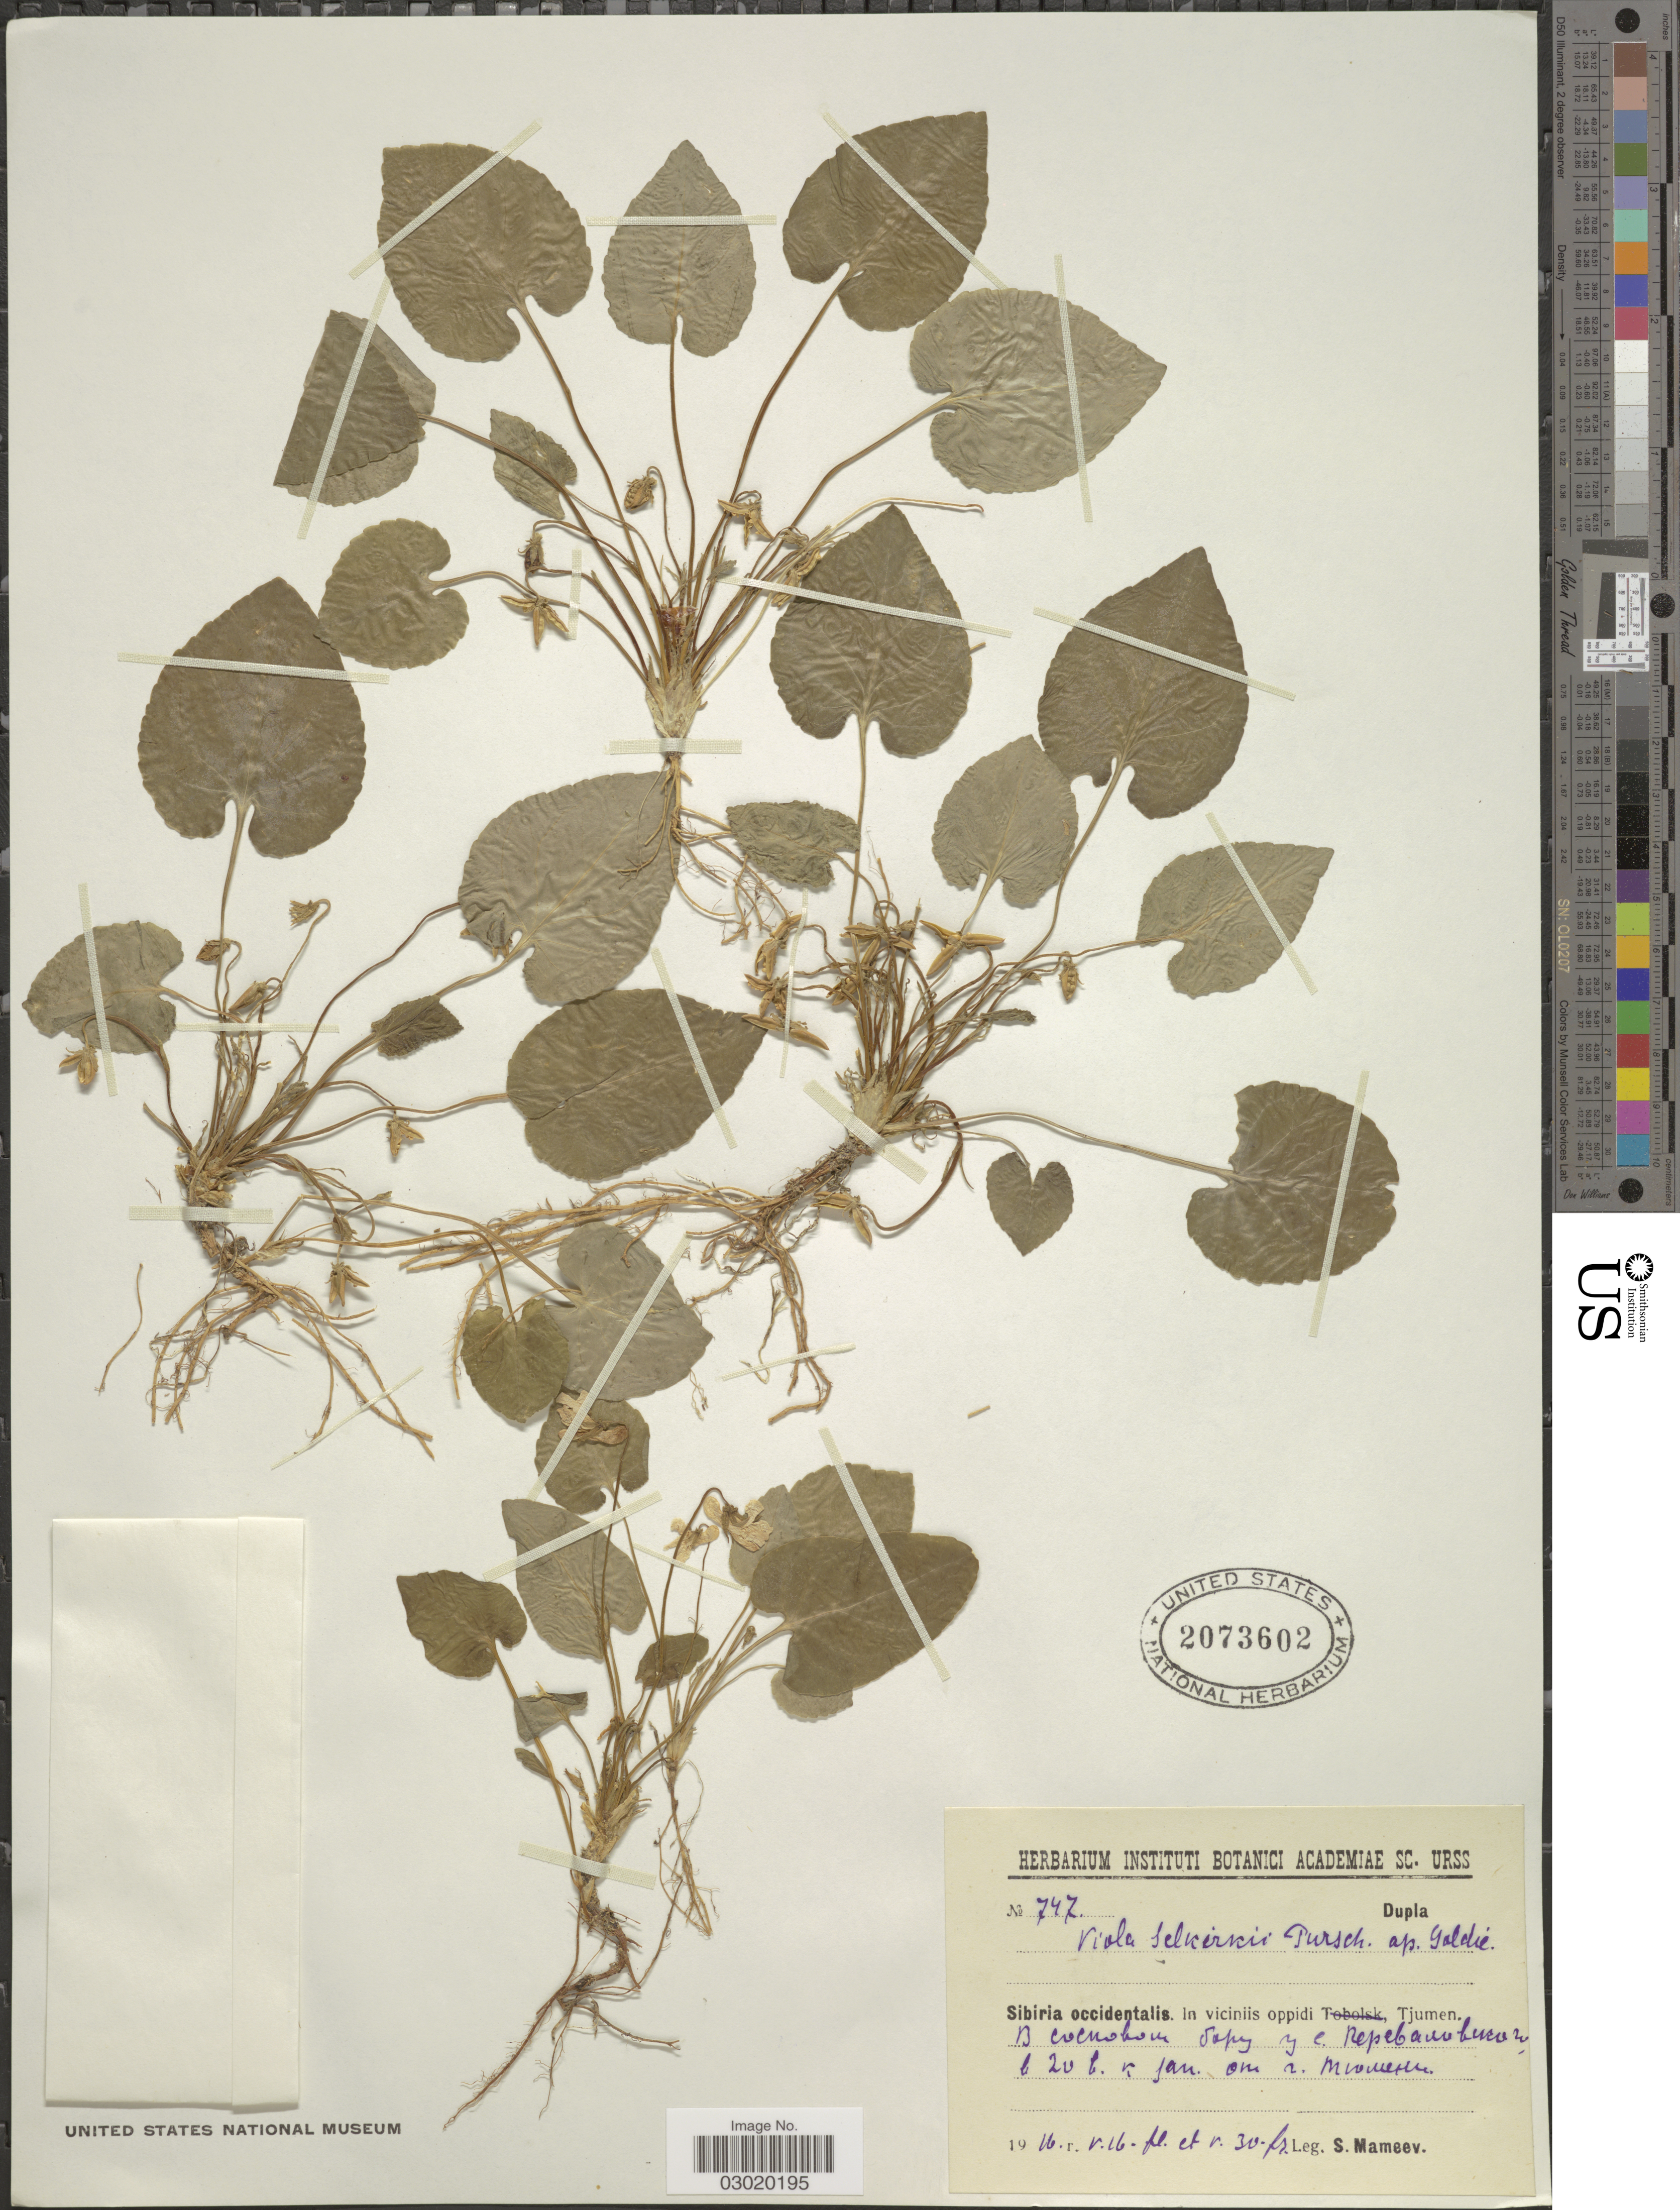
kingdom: Plantae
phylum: Tracheophyta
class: Magnoliopsida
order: Malpighiales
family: Violaceae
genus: Viola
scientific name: Viola selkirkii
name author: Pursh ex Goldie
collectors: S. Mameev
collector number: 747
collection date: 1916-05-16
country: Russian Federation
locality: Sibiria occidentalis, In viciniis oppidi, Tjumen.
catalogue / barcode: US 2073602